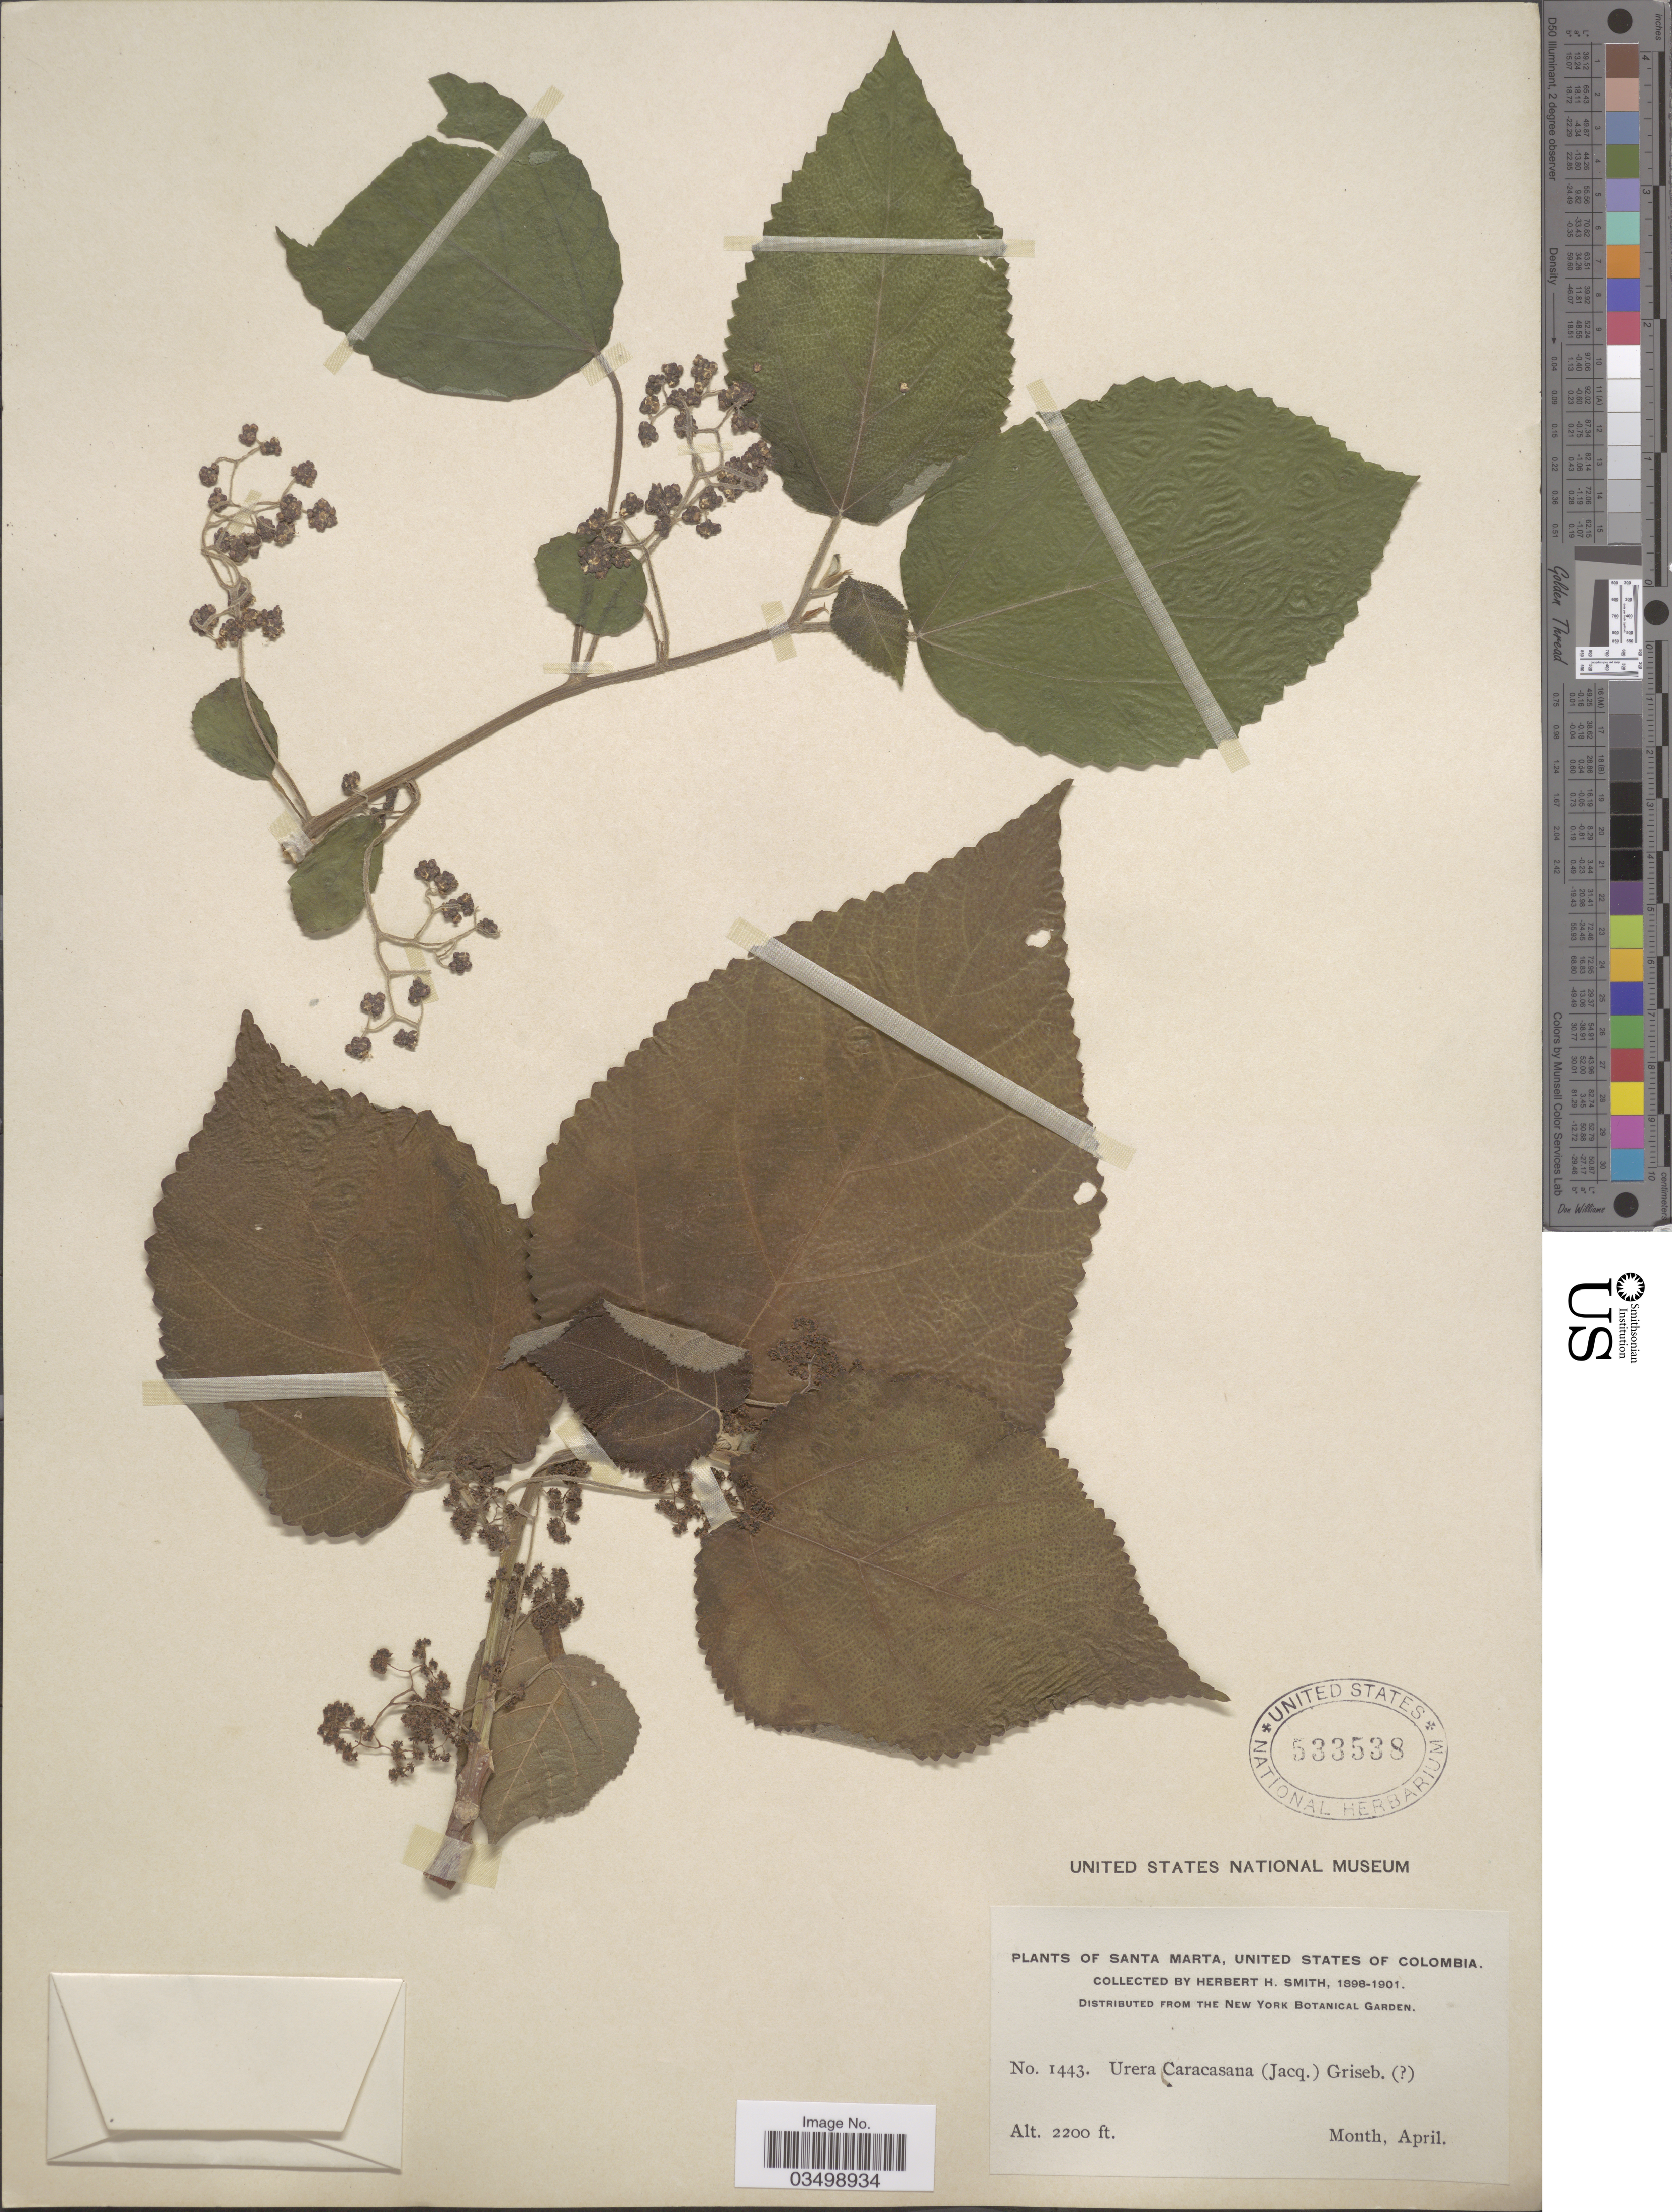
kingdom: Plantae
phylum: Tracheophyta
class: Magnoliopsida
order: Rosales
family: Urticaceae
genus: Urera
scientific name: Urera caracasana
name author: (Jacq.) Gaudich. ex Griseb.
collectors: Herbert H. Smith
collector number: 1443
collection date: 1898-04/1901-04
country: Colombia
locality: Santa Marta, United States of Colombia.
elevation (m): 671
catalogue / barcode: US 533538